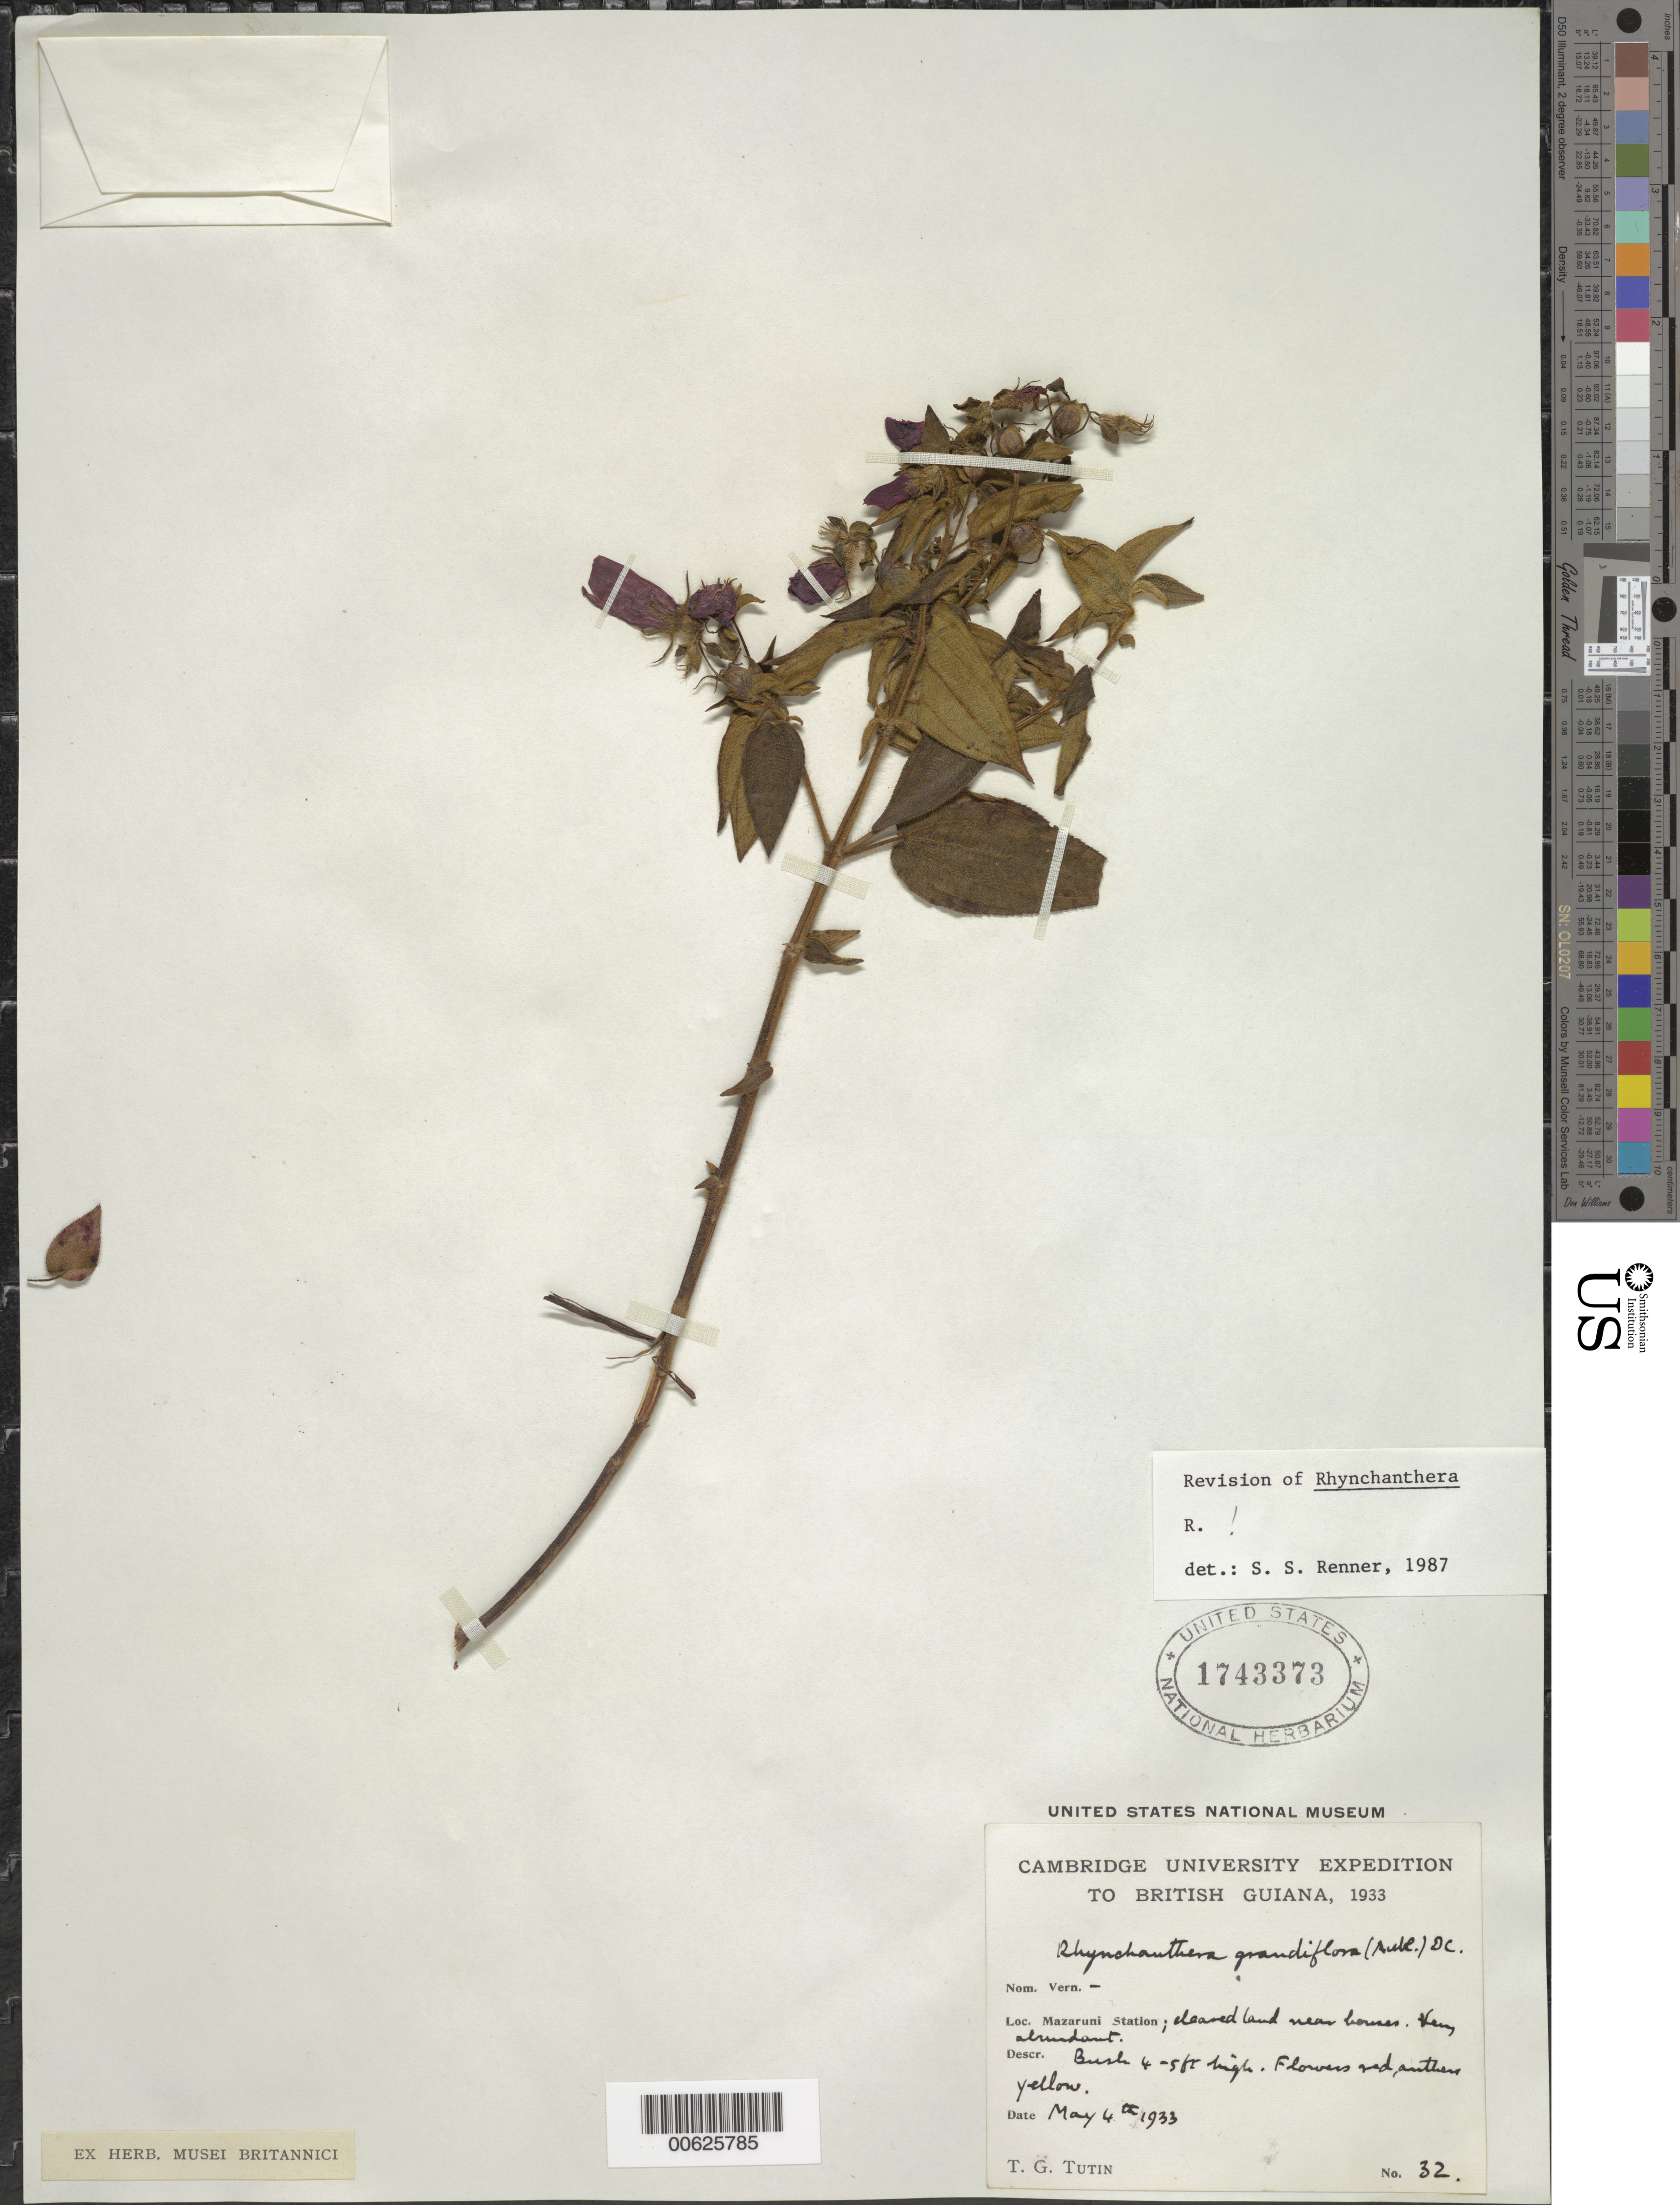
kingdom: Plantae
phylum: Tracheophyta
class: Magnoliopsida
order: Myrtales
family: Melastomataceae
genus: Rhynchanthera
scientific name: Rhynchanthera grandiflora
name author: (Aubl.) DC.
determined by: Renner, S. S.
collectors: T. G. Tutin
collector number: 32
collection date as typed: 6-May-33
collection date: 1933-05-06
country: Guyana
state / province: Cuyuni-Mazaruni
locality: Mazaruni Station, Karau Creek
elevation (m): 30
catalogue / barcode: US 1743373